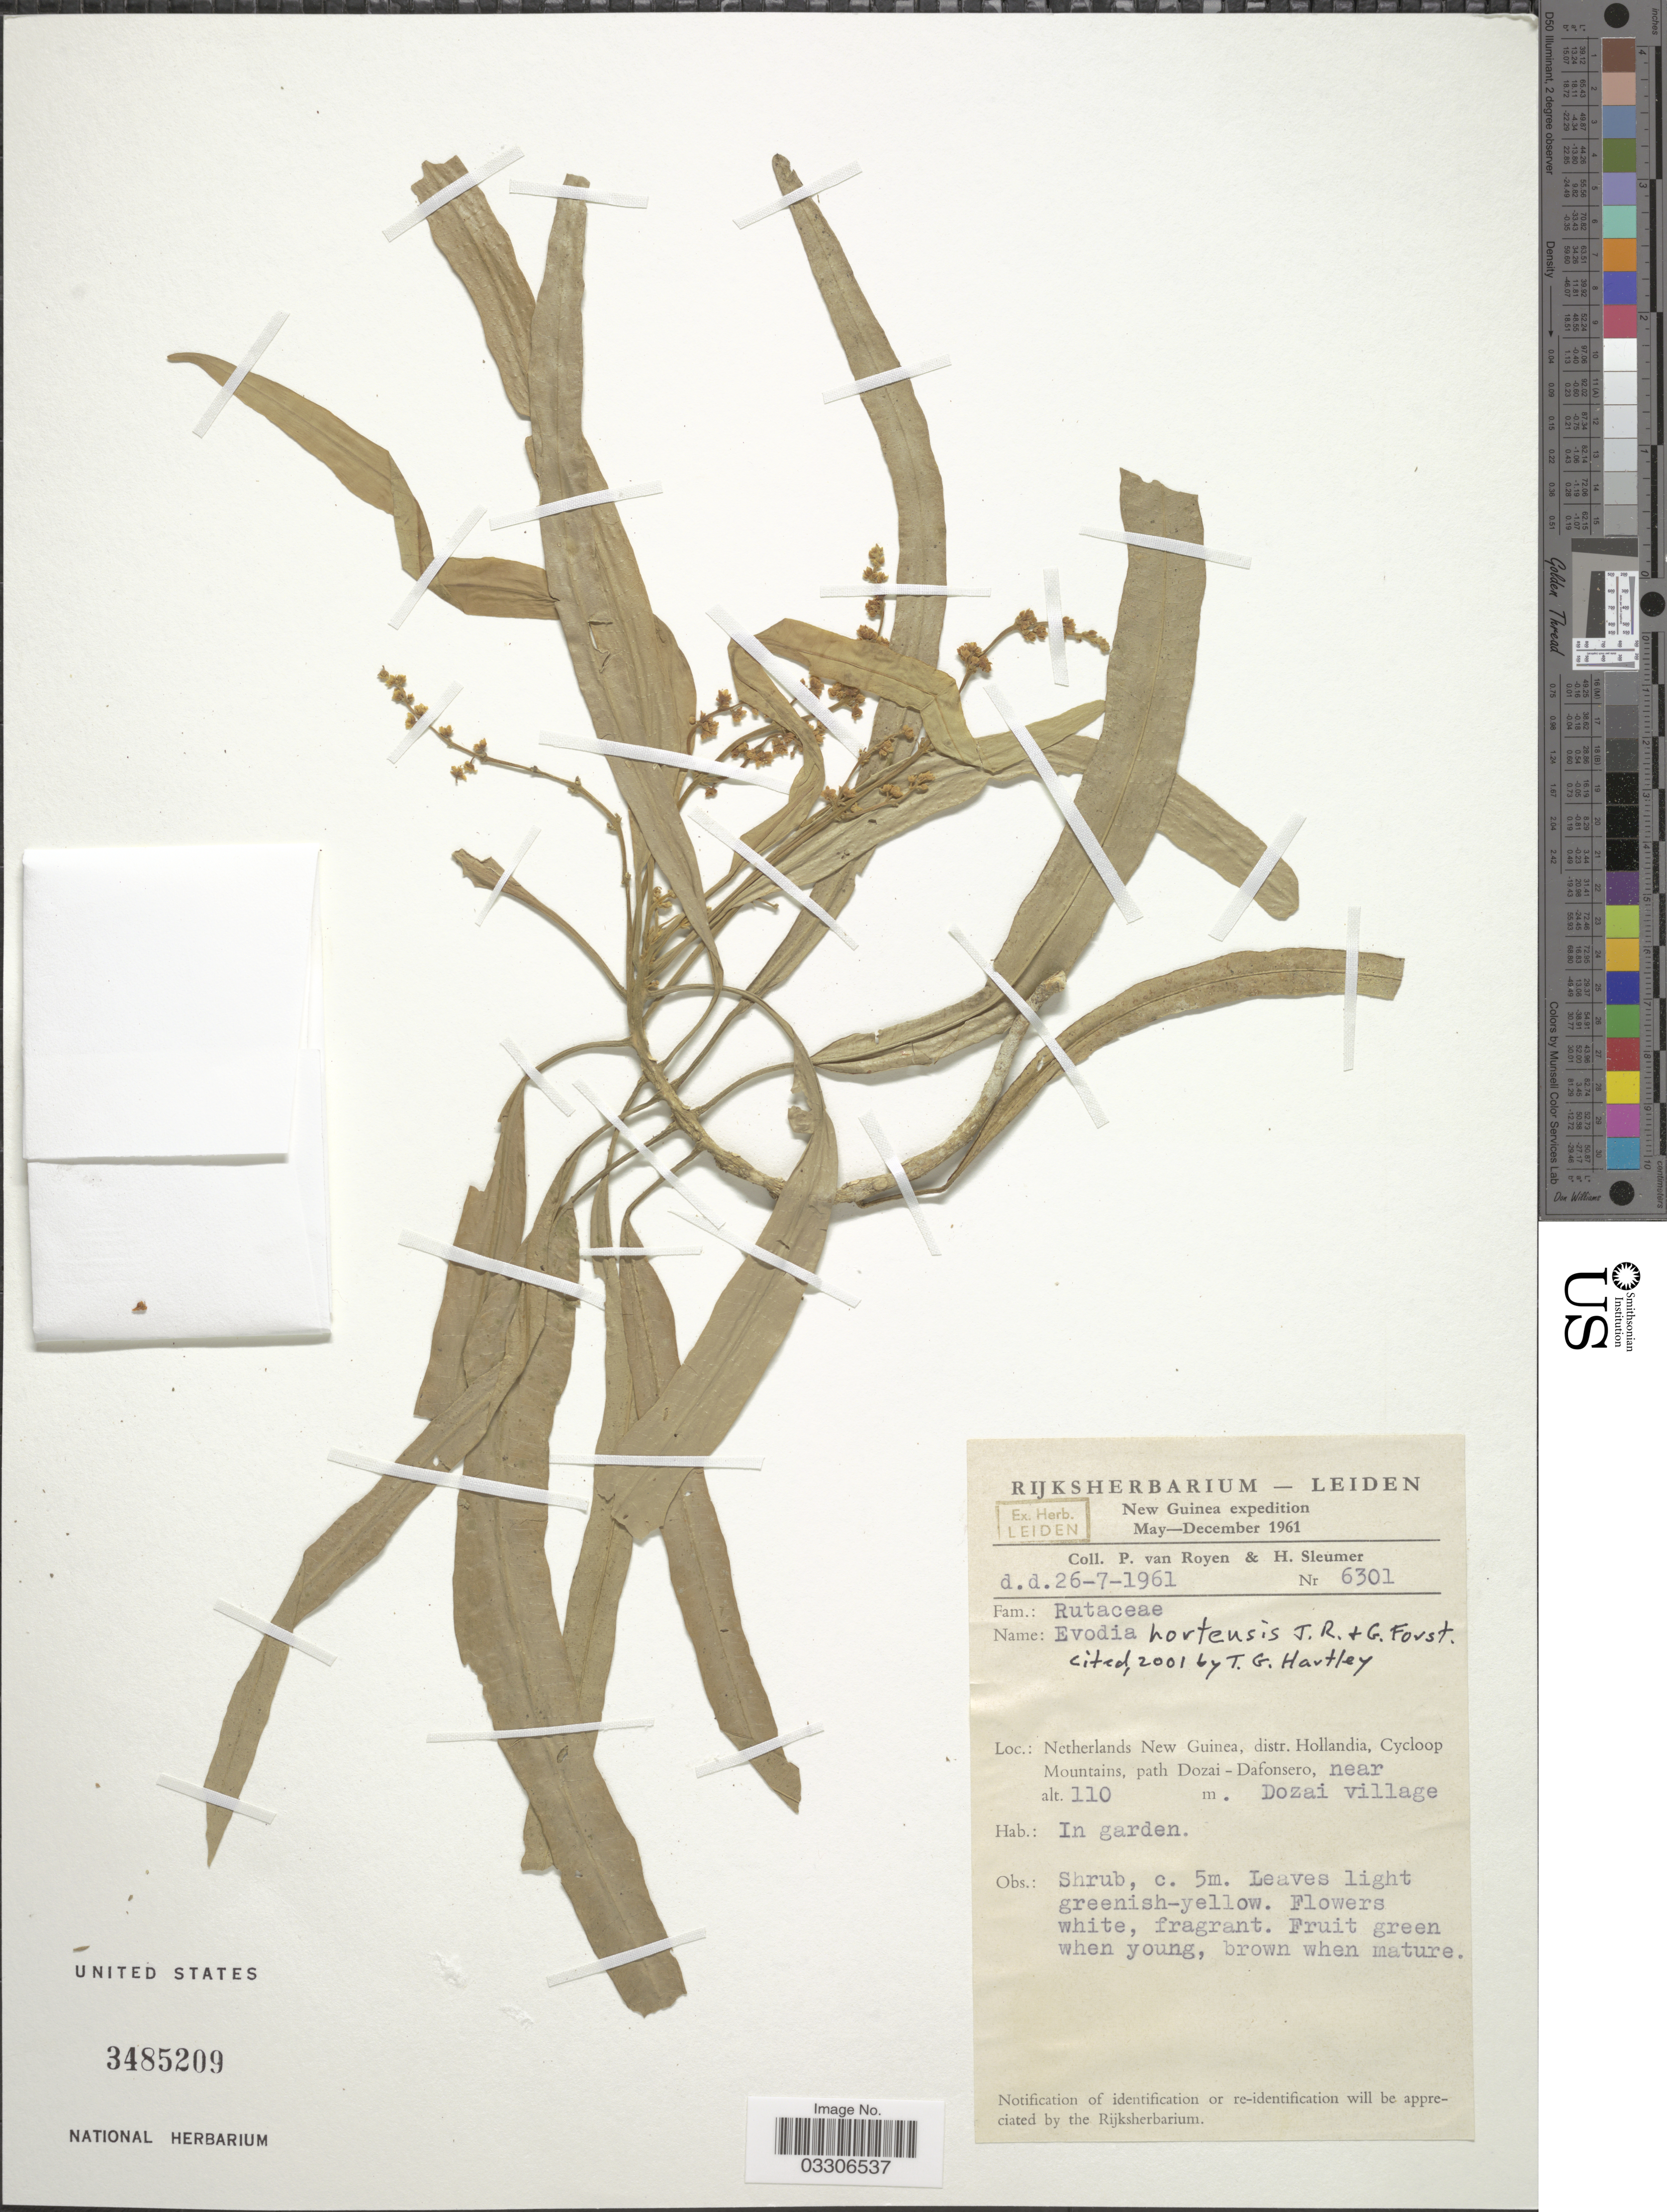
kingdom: Plantae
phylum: Tracheophyta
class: Magnoliopsida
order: Sapindales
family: Rutaceae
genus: Euodia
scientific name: Euodia hortensis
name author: J.R. Forst. & G. Forst.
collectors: P. van Royen & H. O. Sleumer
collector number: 6301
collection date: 1961-07-26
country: Indonesia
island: New Guinea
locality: New Guinea. Netherlands New Guinea, distr. Hollandia, Cycloop Mountains, path Dozai-Dafonsero, near Dozai village.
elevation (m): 110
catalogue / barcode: US 3485209